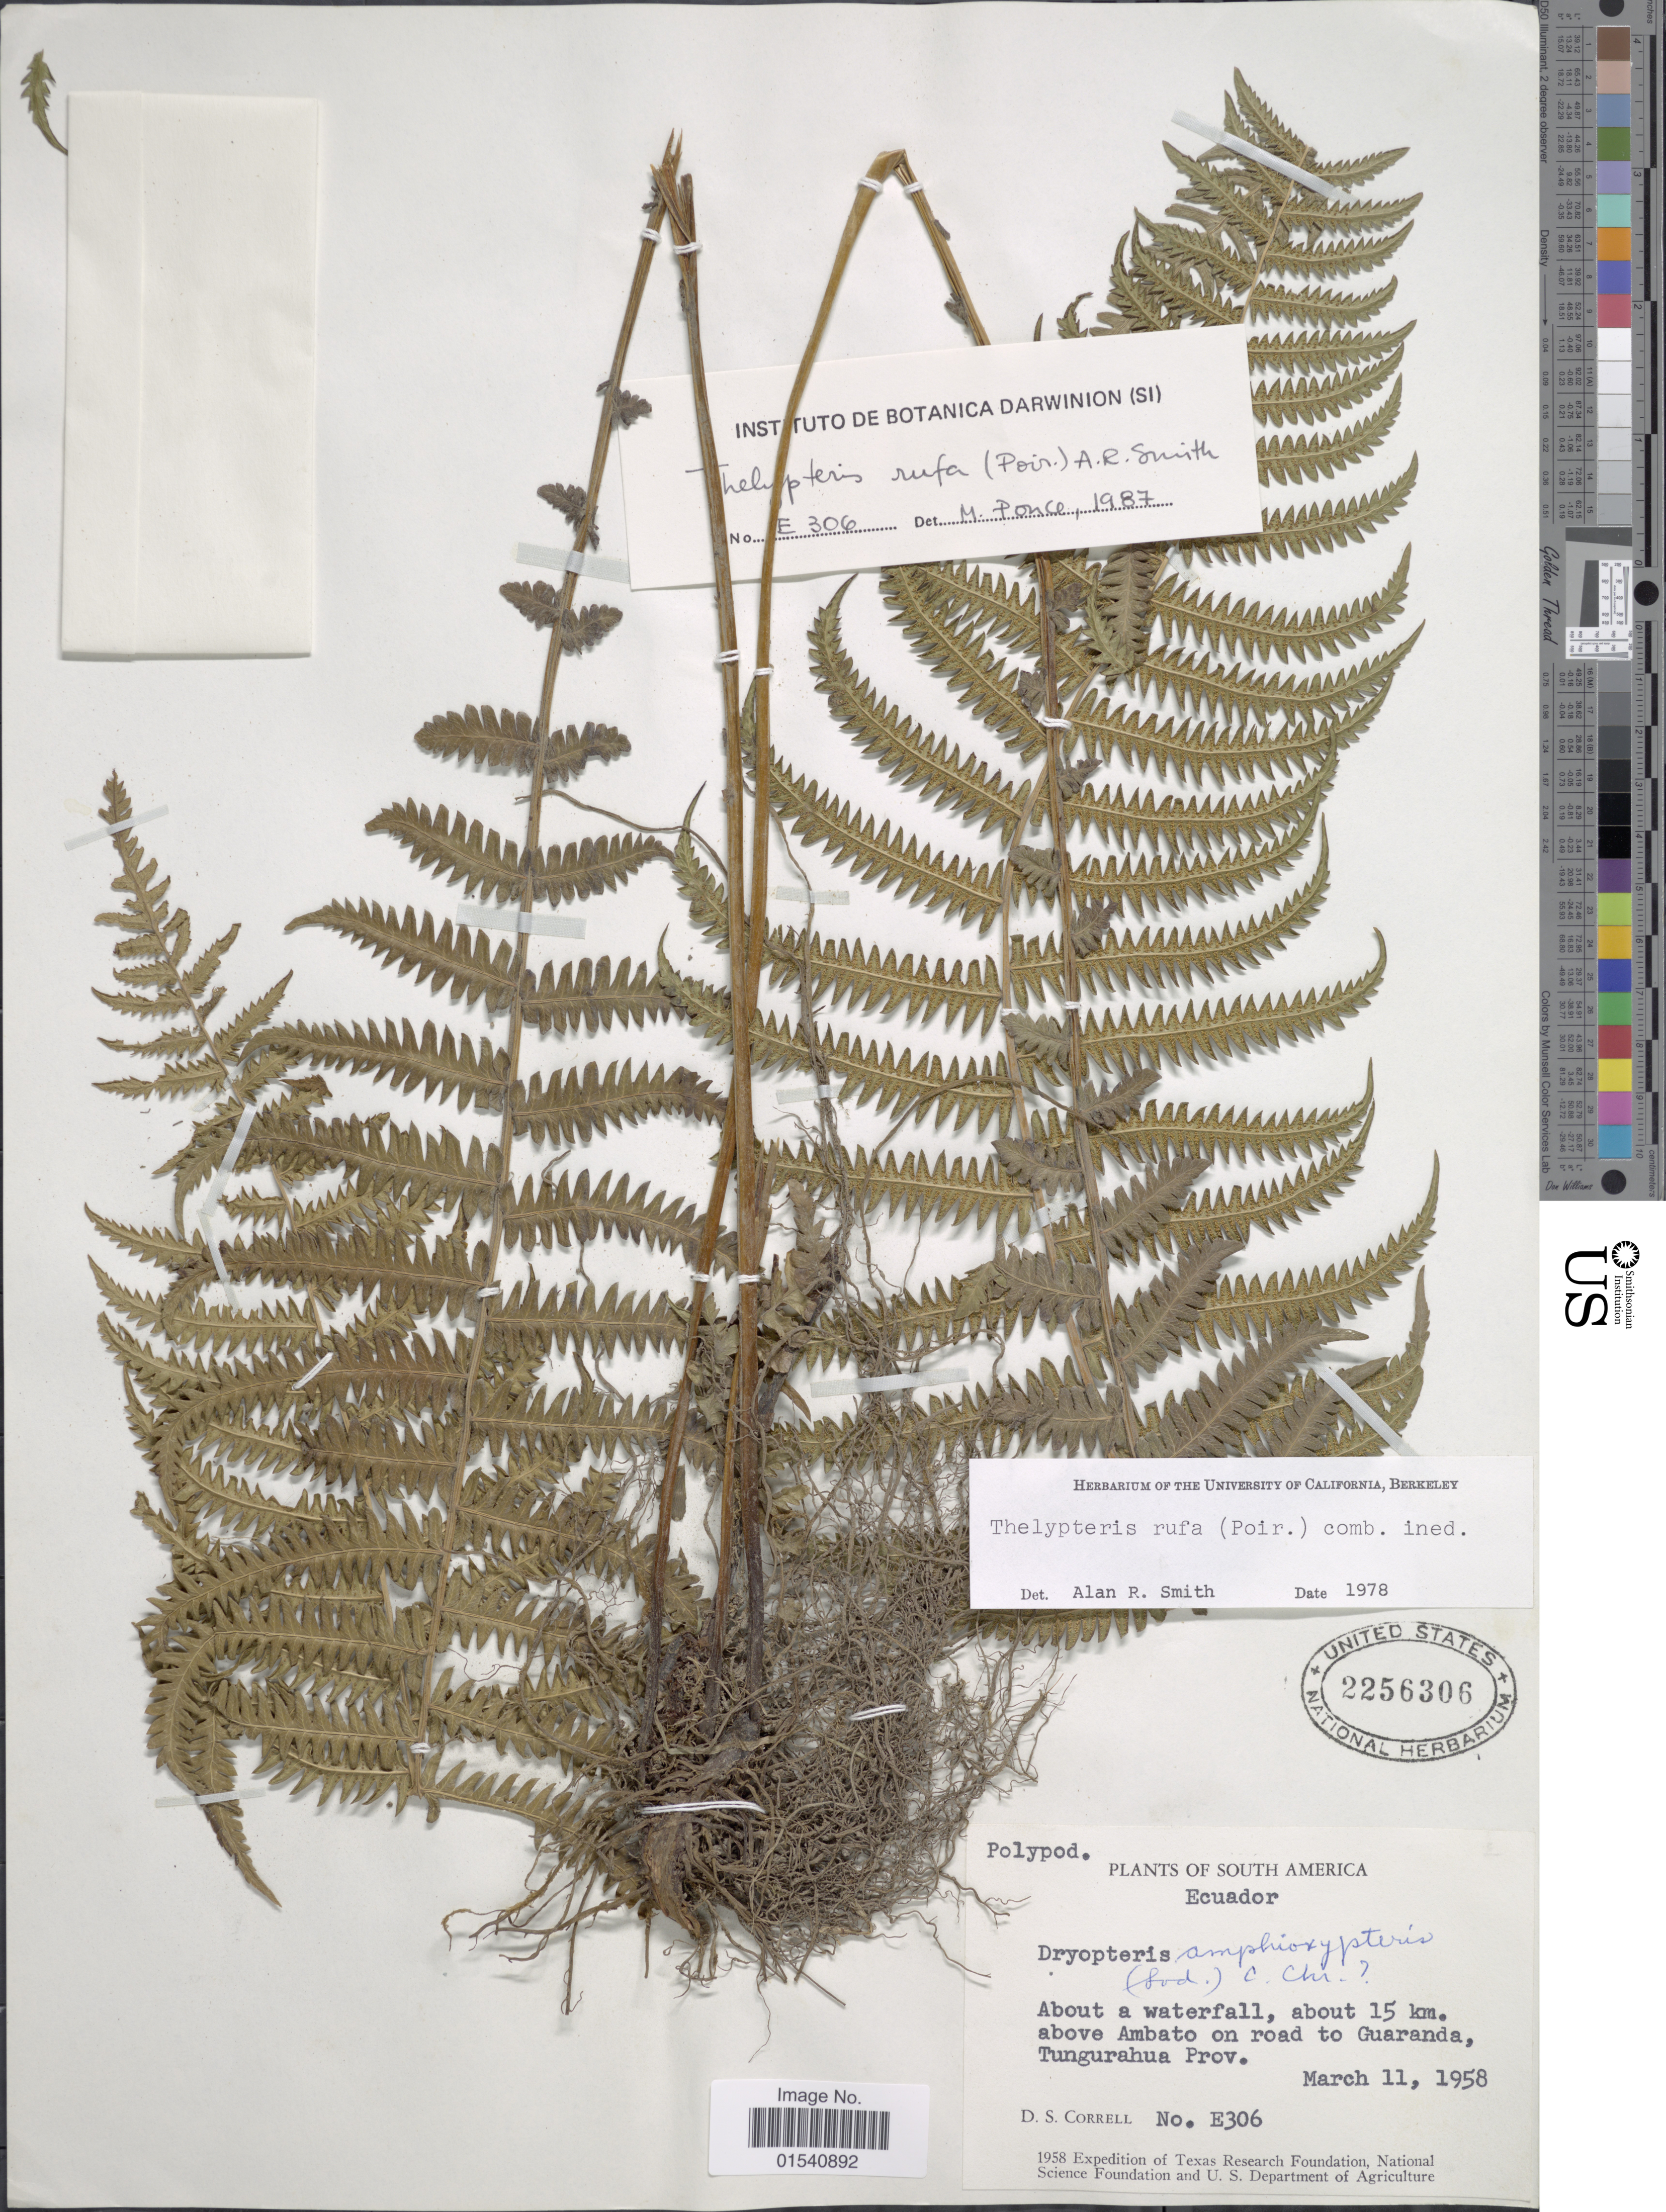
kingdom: Plantae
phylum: Tracheophyta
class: Polypodiopsida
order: Polypodiales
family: Thelypteridaceae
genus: Amauropelta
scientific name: Amauropelta rufa (Poir.) comb. nov., ined 2015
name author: (Poir.)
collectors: D. S. Correll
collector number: E306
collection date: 1958-03-11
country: Ecuador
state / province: Tungurahua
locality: About a waterfall, about 15 km above Ambato on road to Guaranda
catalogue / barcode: US 2256306